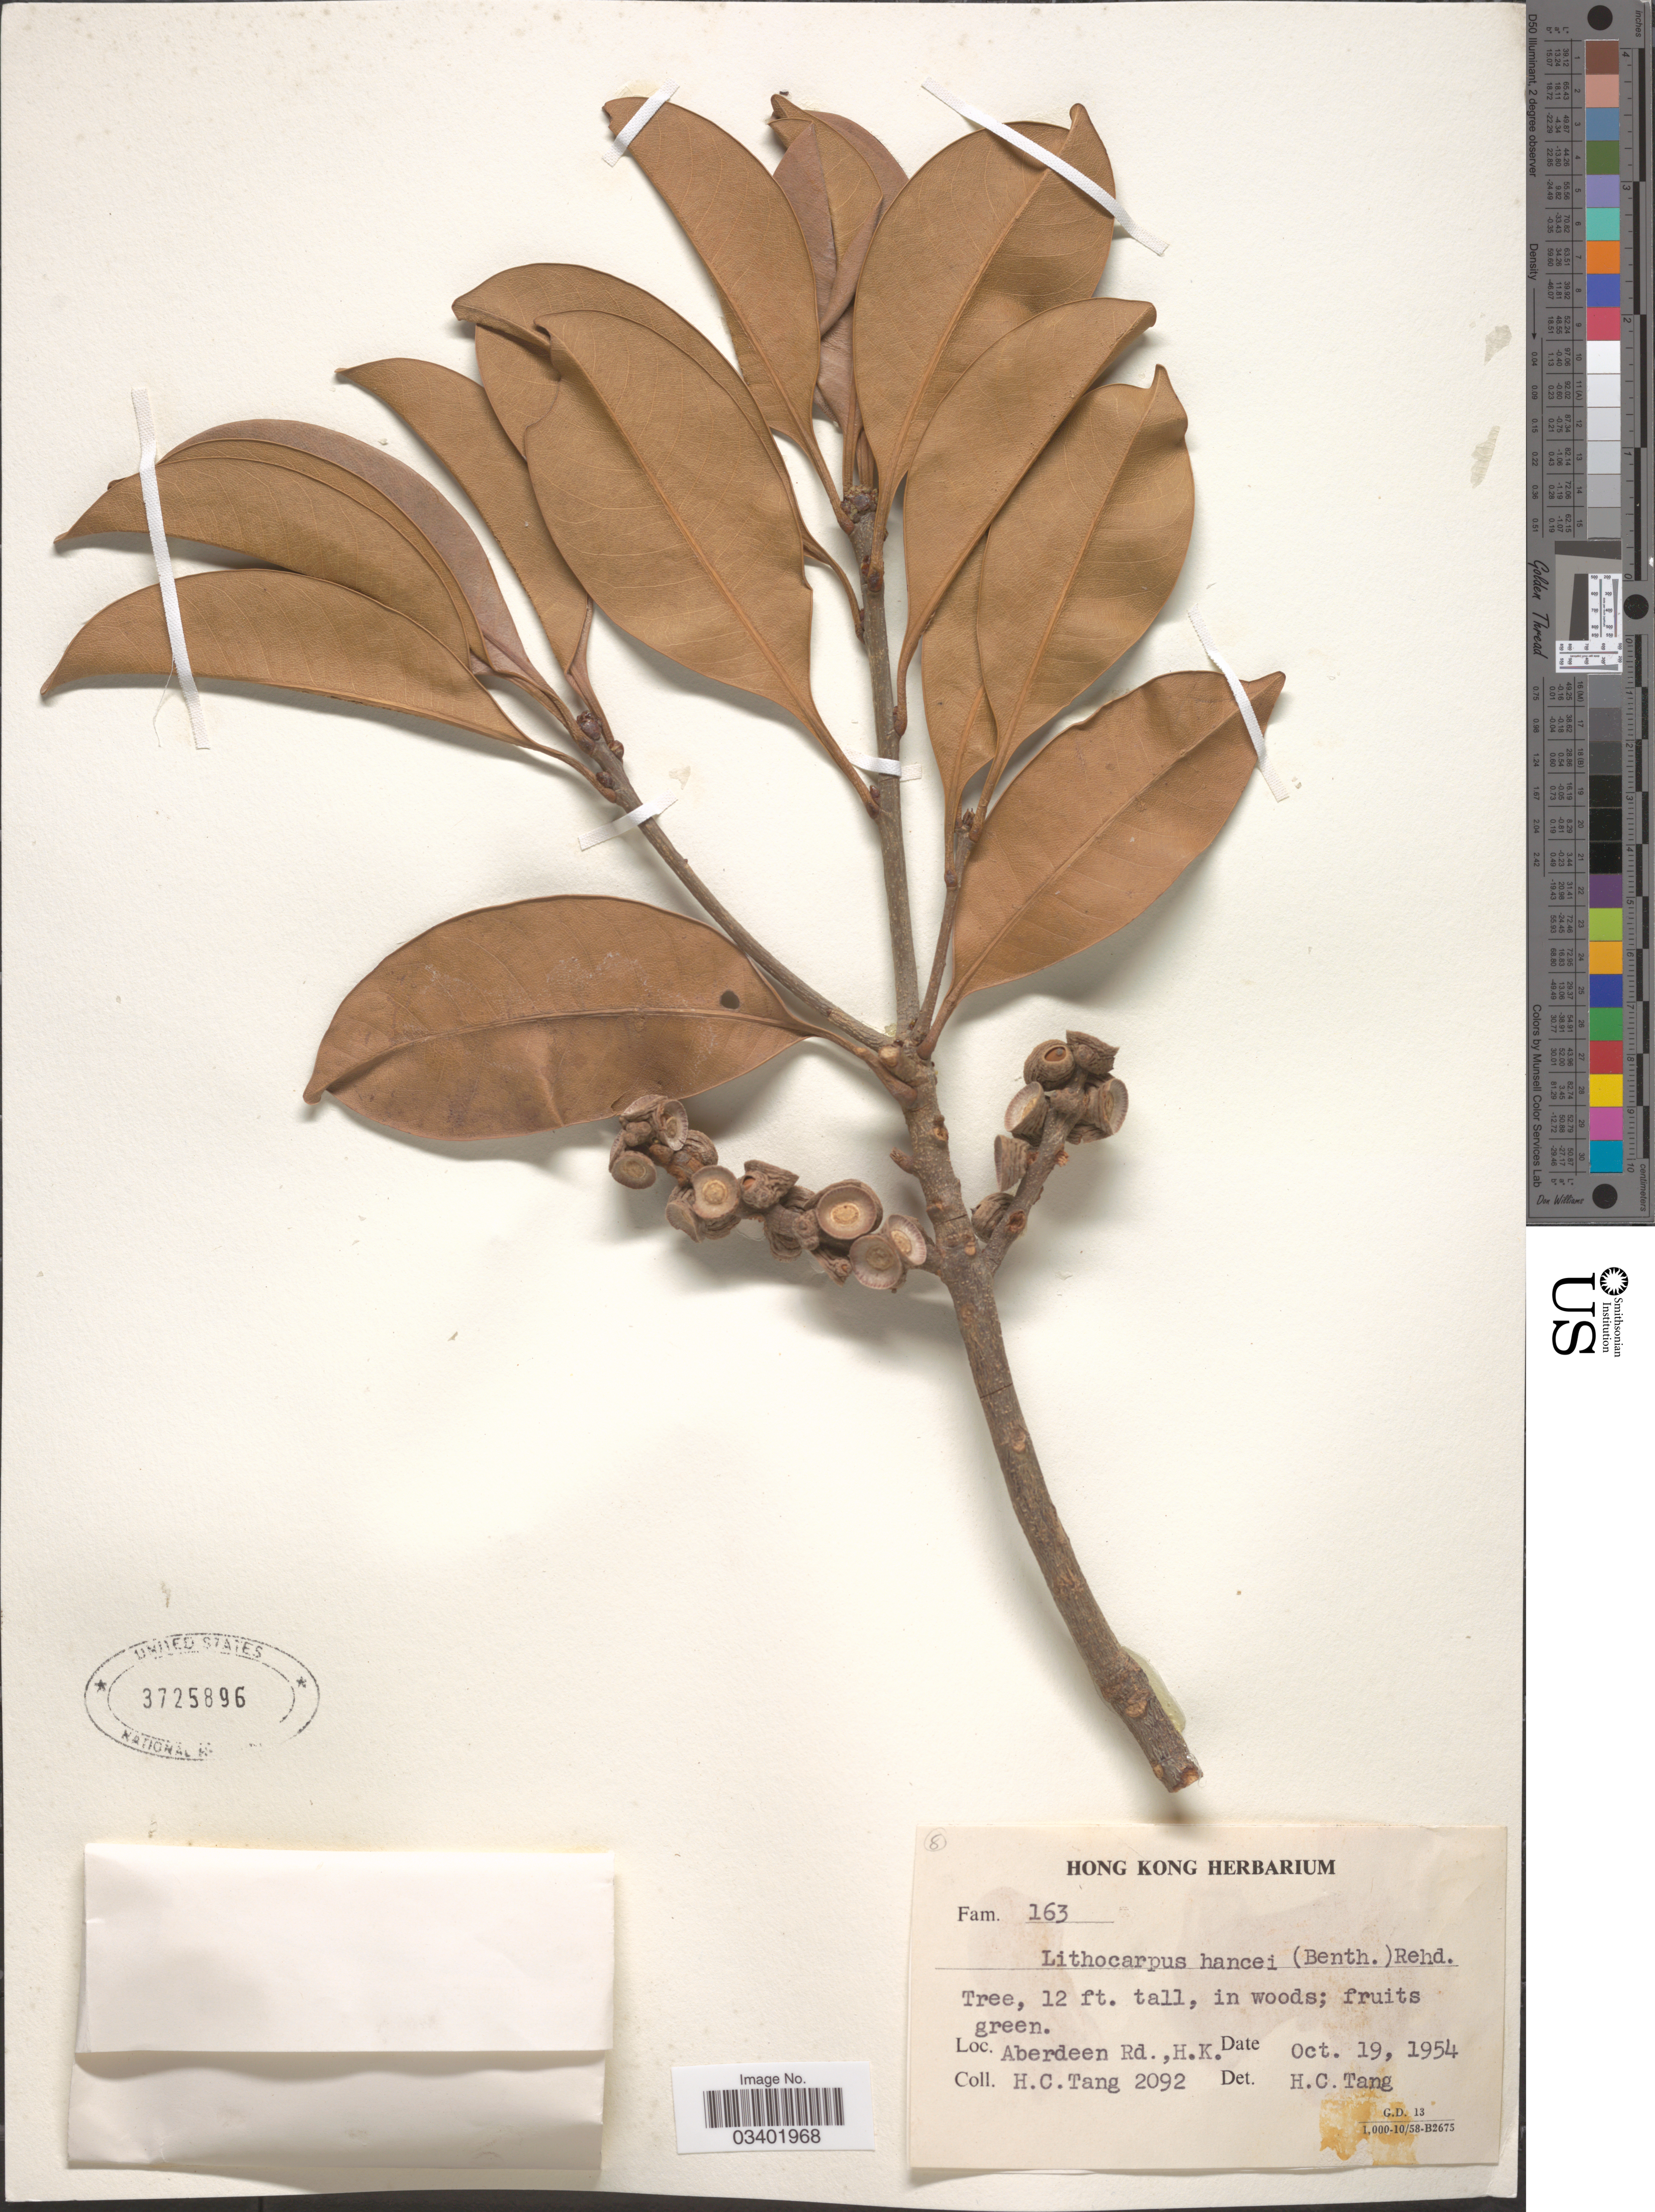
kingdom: Plantae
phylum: Tracheophyta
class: Magnoliopsida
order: Fagales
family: Fagaceae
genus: Lithocarpus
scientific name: Lithocarpus hancei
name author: (Benth.) Rehder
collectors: H. Tang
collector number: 2092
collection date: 1954-10-19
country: China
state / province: Hong Kong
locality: Aberdeen Rd., H. K.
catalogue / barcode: US 3725896